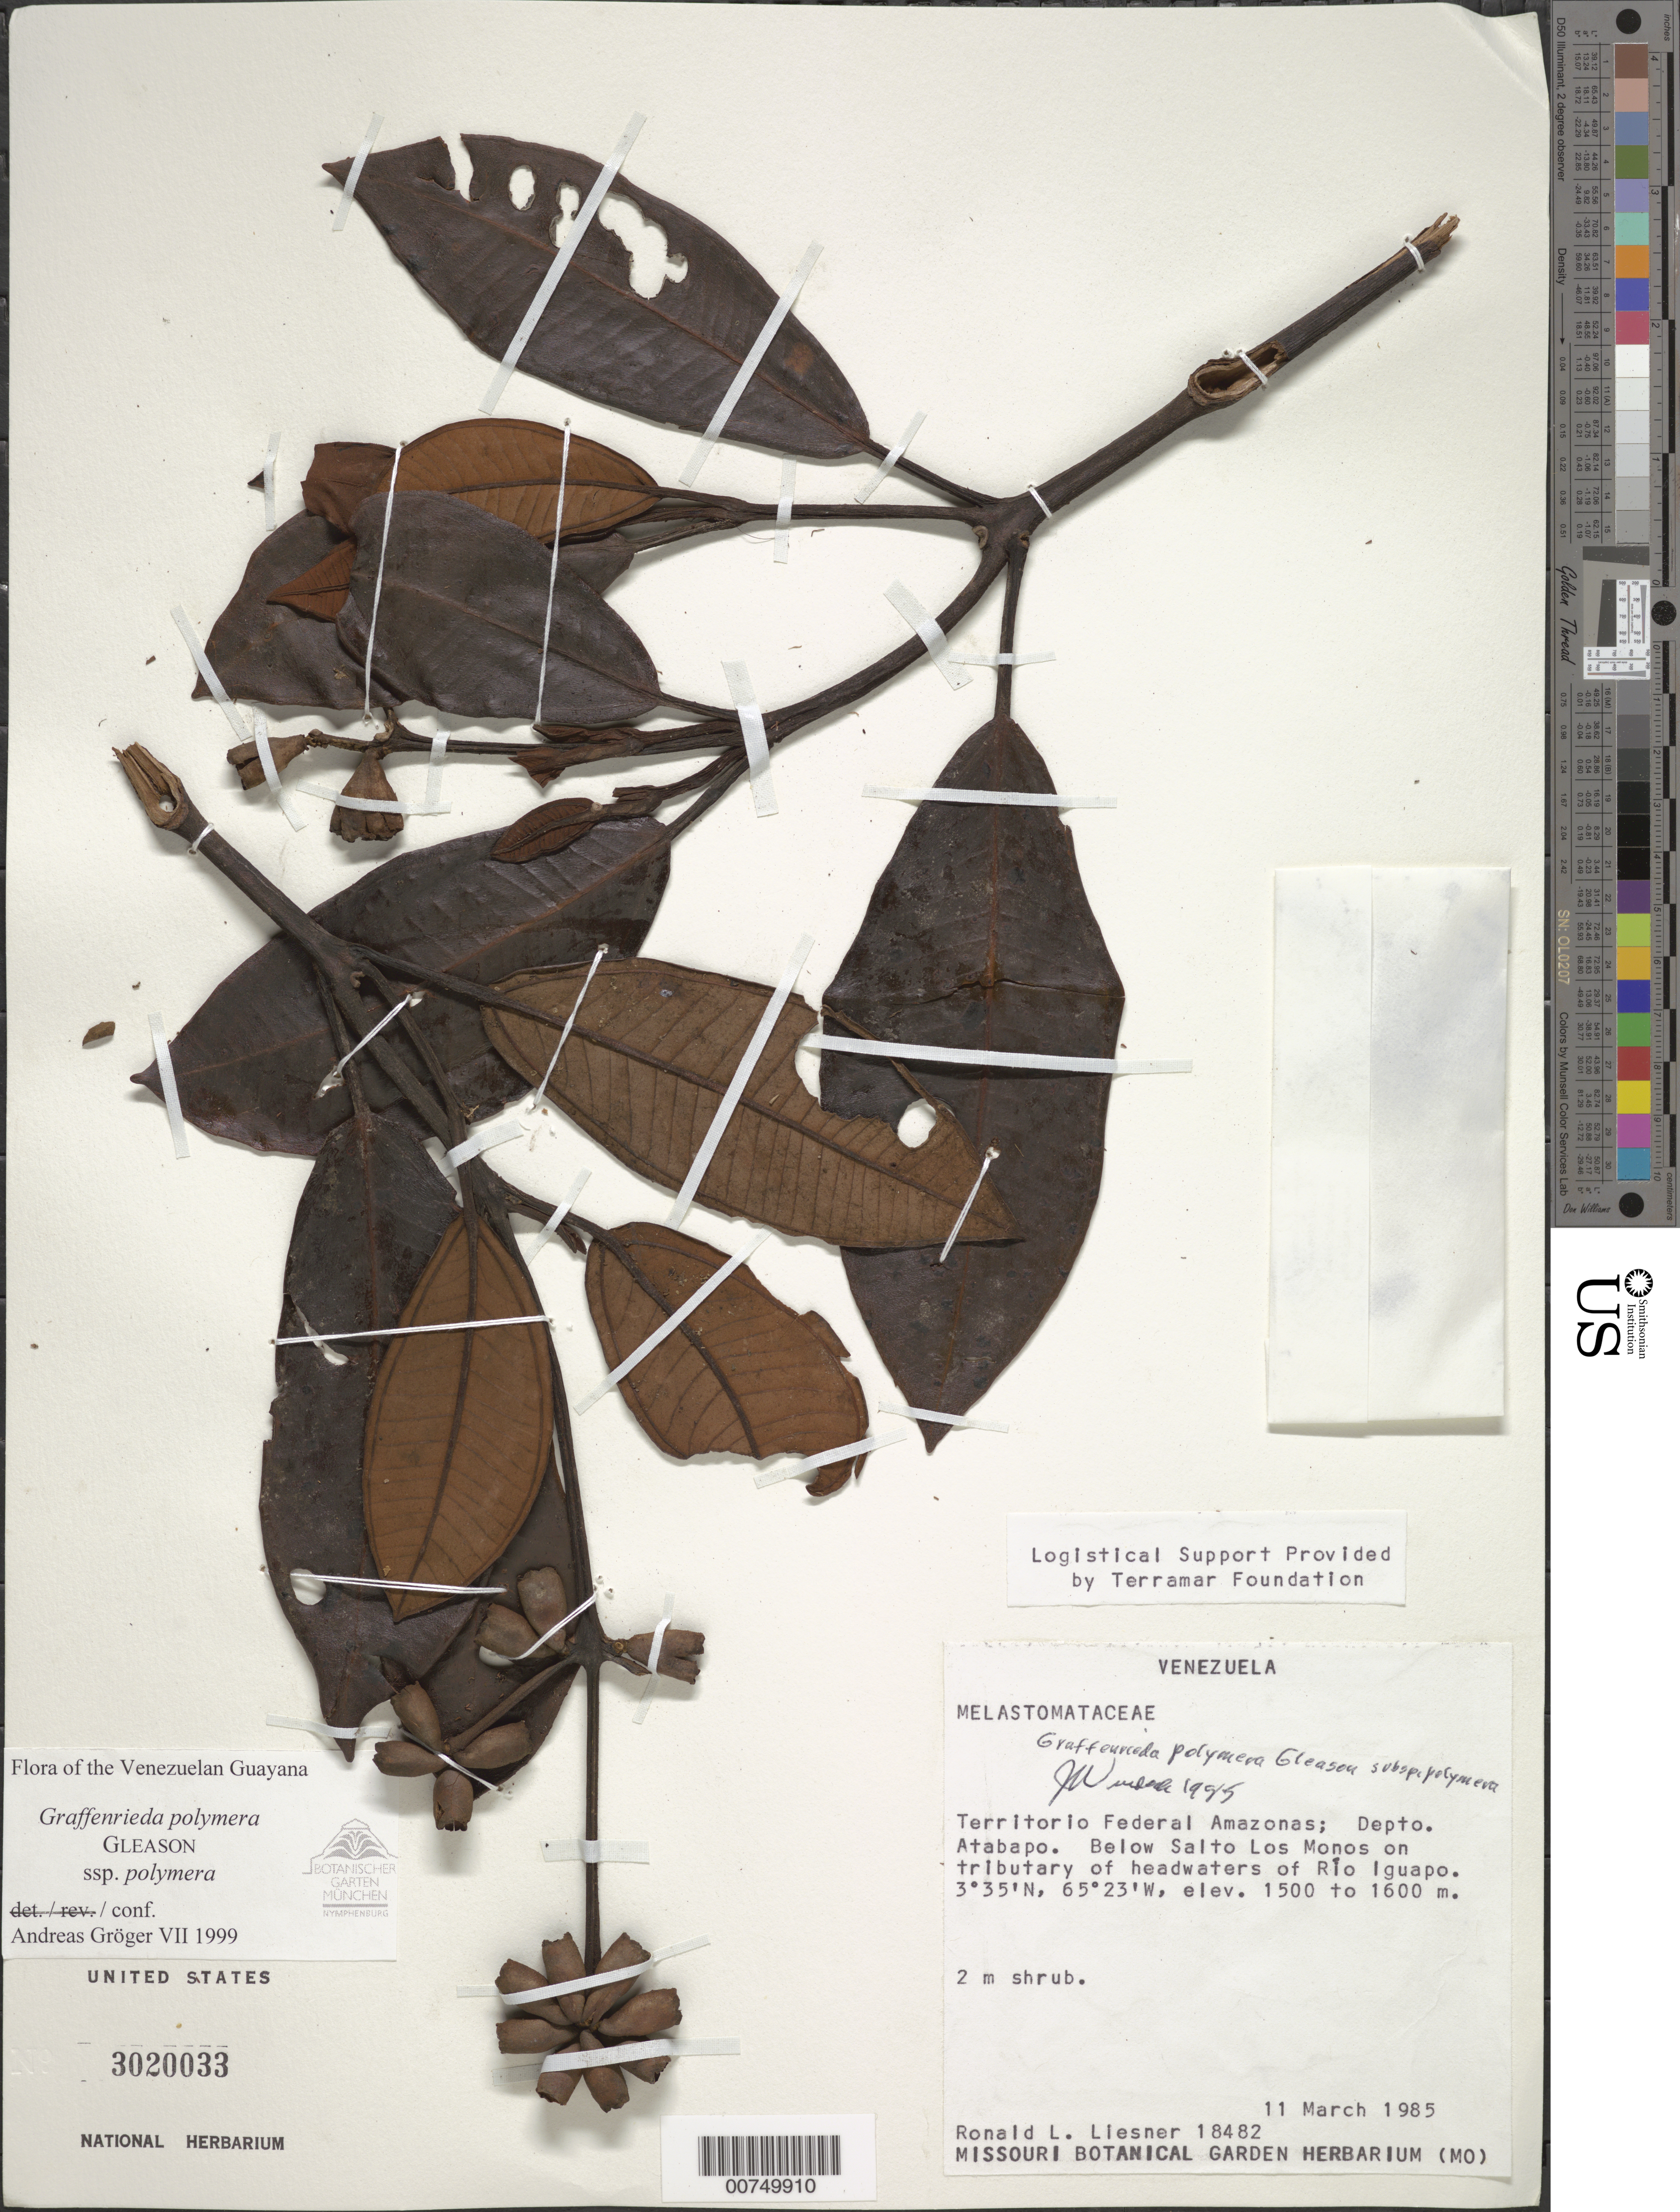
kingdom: Plantae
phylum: Tracheophyta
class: Magnoliopsida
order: Myrtales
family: Melastomataceae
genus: Graffenrieda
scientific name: Graffenrieda polymera subsp. polymera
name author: Gleason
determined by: Gröger, A.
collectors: R. L. Liesner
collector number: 18482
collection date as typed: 11-Mar-85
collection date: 1985-03-11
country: Venezuela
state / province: Amazonas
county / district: Atabapo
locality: Río Iguapo, below Salto Los Monos on tributary of headwaters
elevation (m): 1500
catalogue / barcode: US 3020033